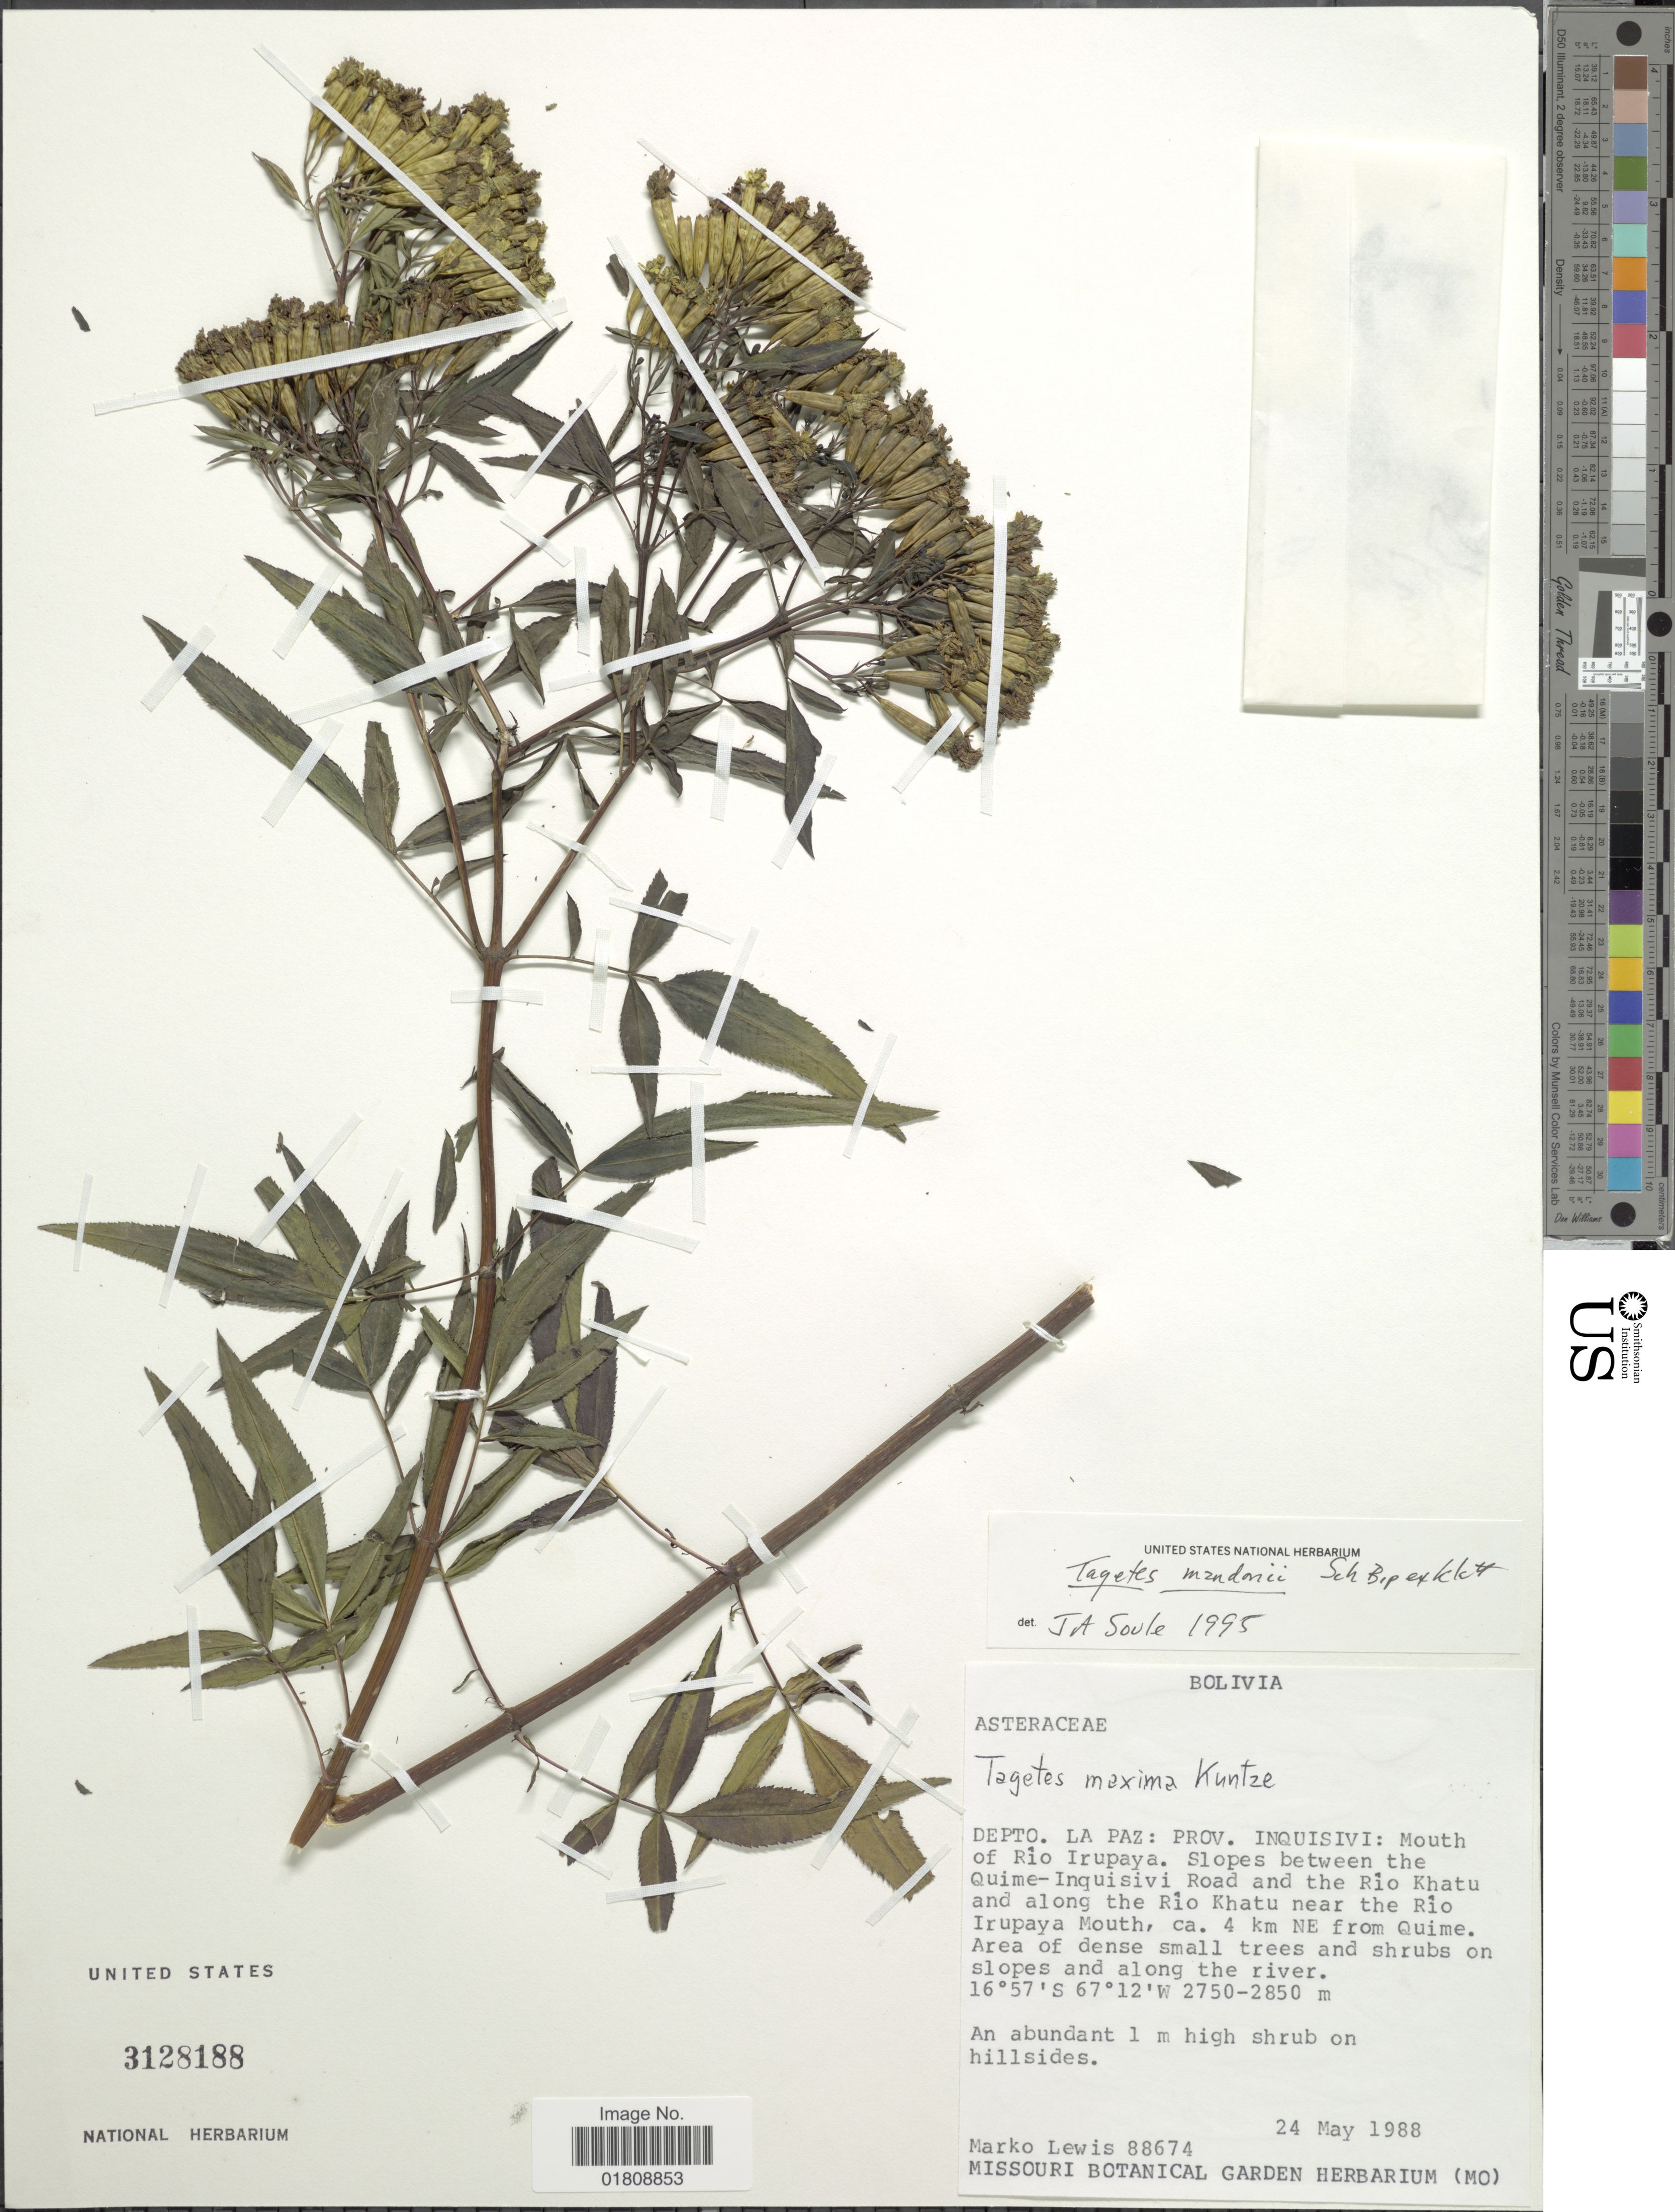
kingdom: Plantae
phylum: Tracheophyta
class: Magnoliopsida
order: Asterales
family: Asteraceae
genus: Tagetes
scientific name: Tagetes mandonii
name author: Sch. Bip. ex Klatt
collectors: M. A. Lewis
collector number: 88674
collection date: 1988-05-24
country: Bolivia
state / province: La Paz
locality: Prov. Inquisivi, Mouth of Rio Irupaya, slopes between the Quime-Inquisivi Road and the Rio Khatu and along the Rio Khatu near the Rio Irupaya Mouth, ca 4 km NE from Quime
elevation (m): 2750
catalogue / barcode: US 3128188